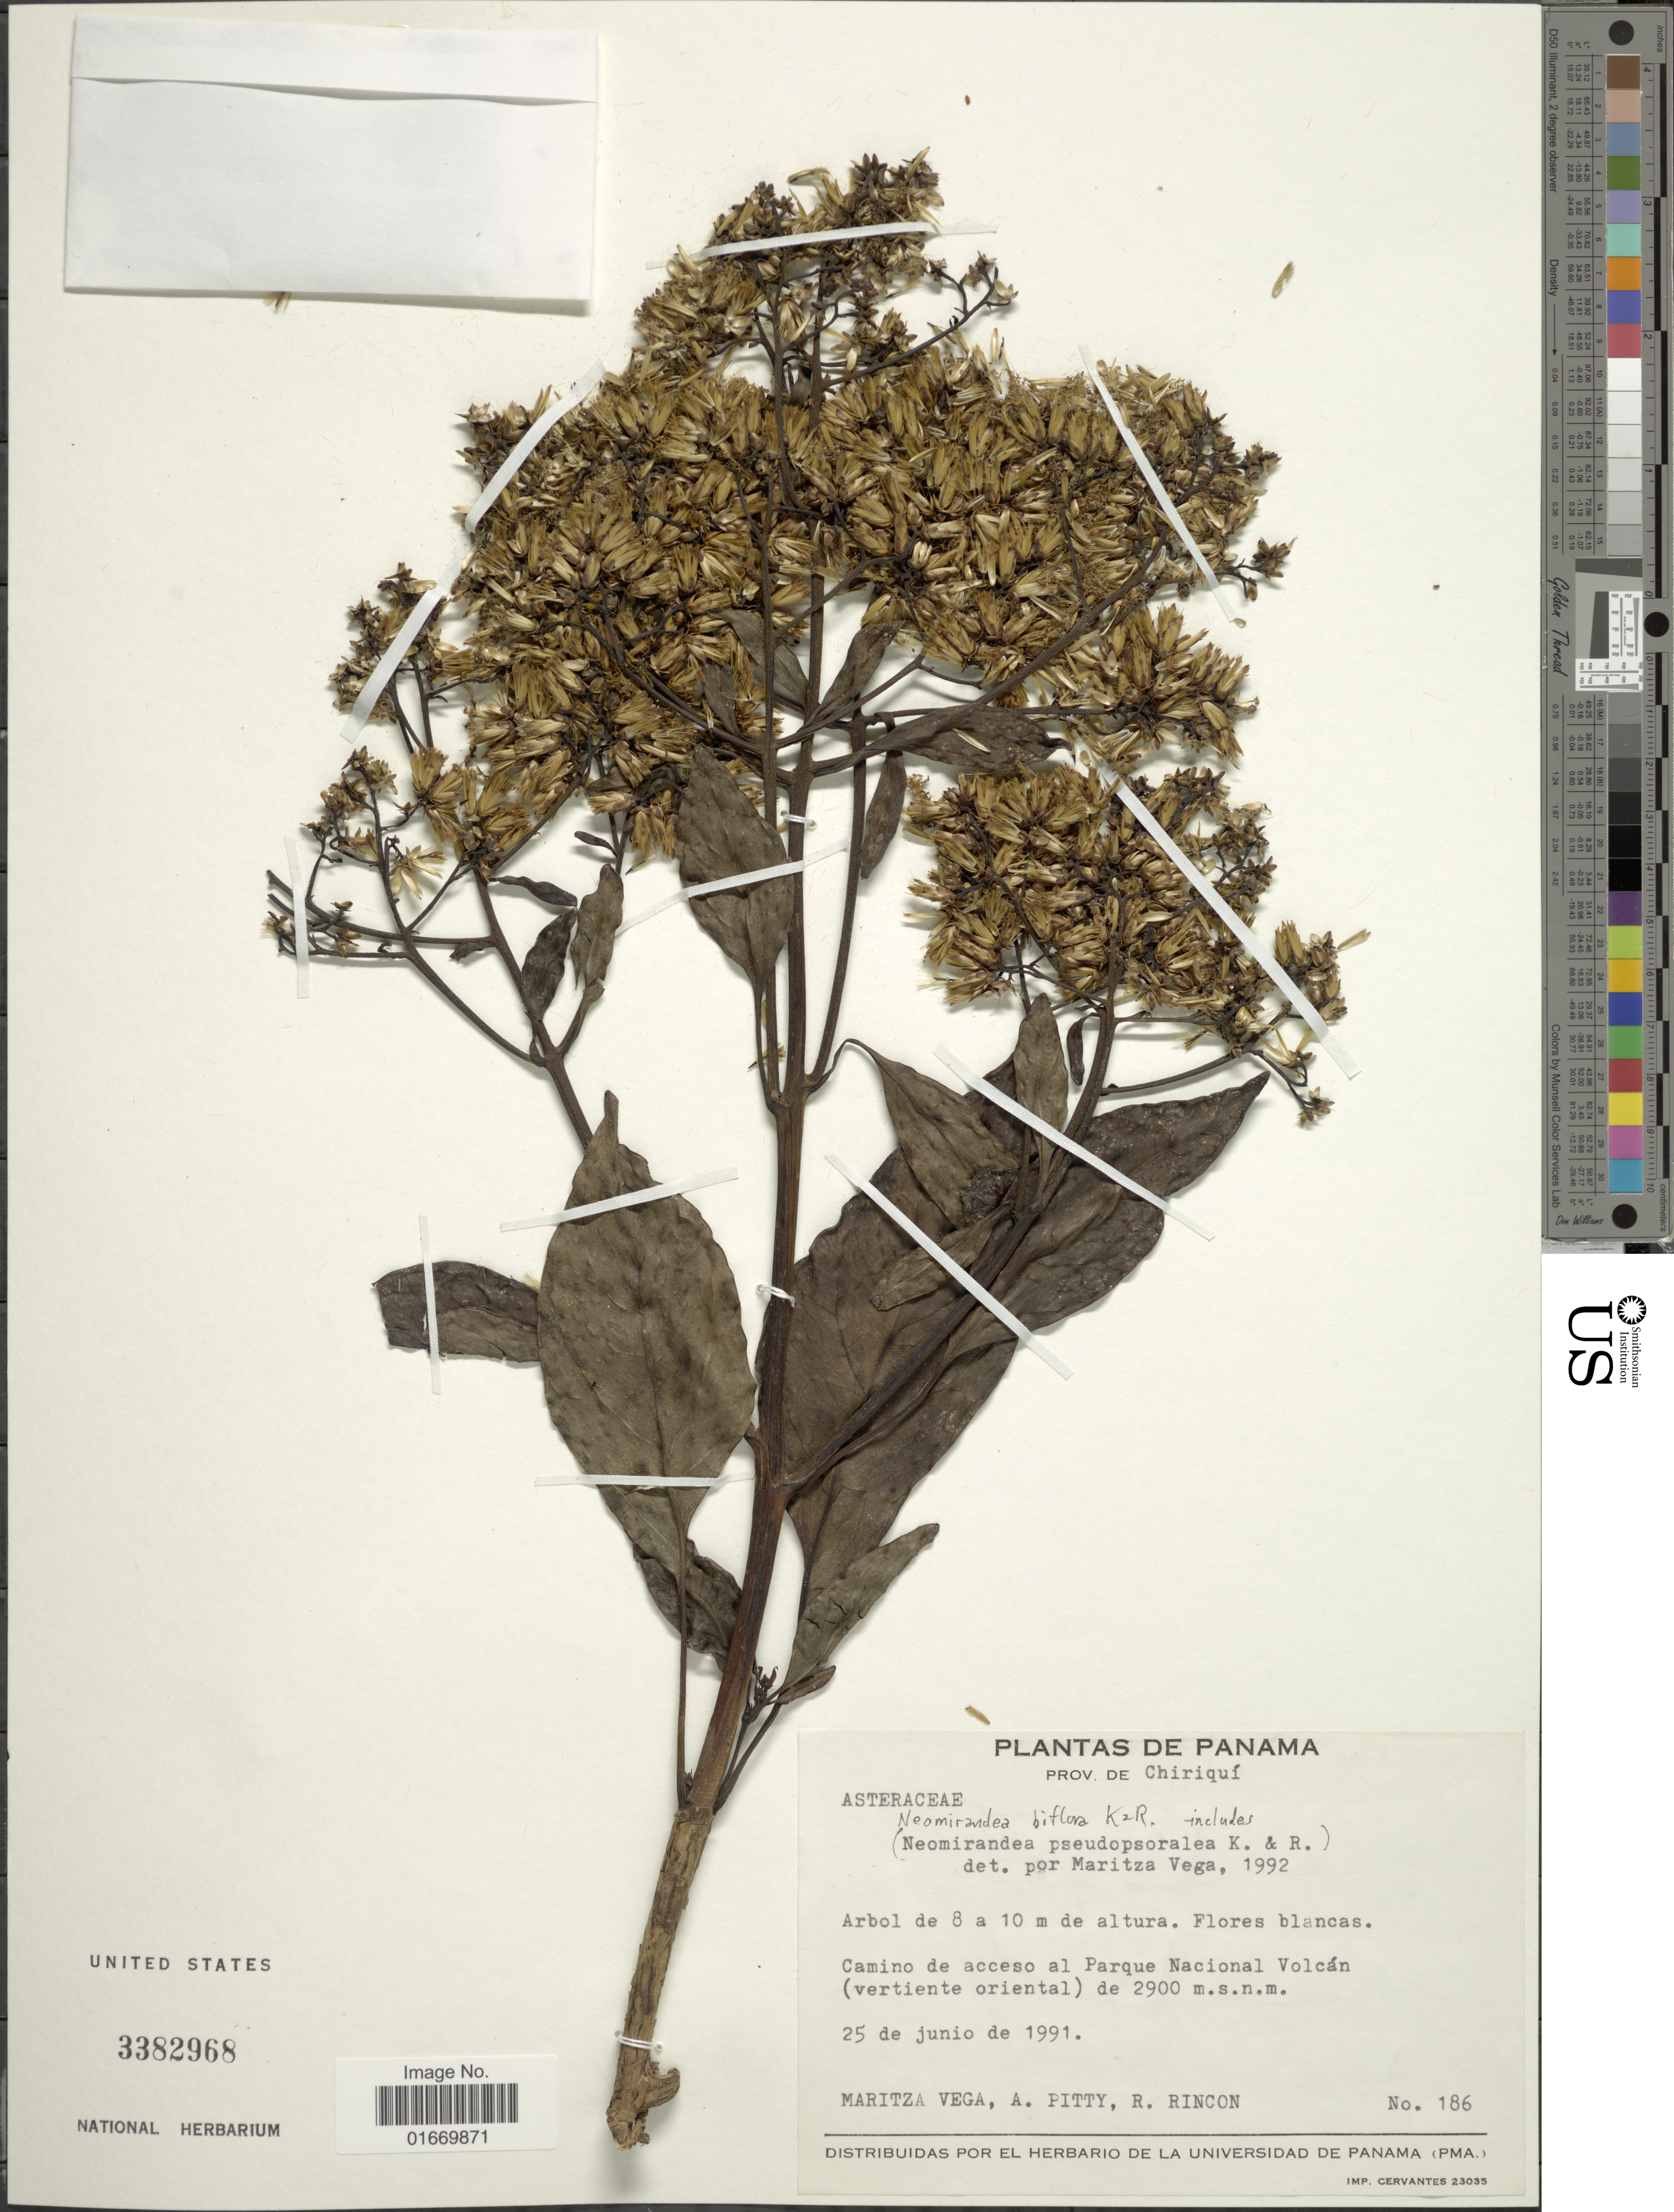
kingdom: Plantae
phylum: Tracheophyta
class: Magnoliopsida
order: Asterales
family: Asteraceae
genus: Neomirandea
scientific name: Neomirandea biflora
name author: R.M. King & H. Rob.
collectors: M. Vega, A. Pitty & R. Rincon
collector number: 186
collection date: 1991-06-25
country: Panama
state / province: Chiriqui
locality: Camino de acceso al Parque Nacional Volcan (vertiente oriental)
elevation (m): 2900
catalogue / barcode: US 3382968